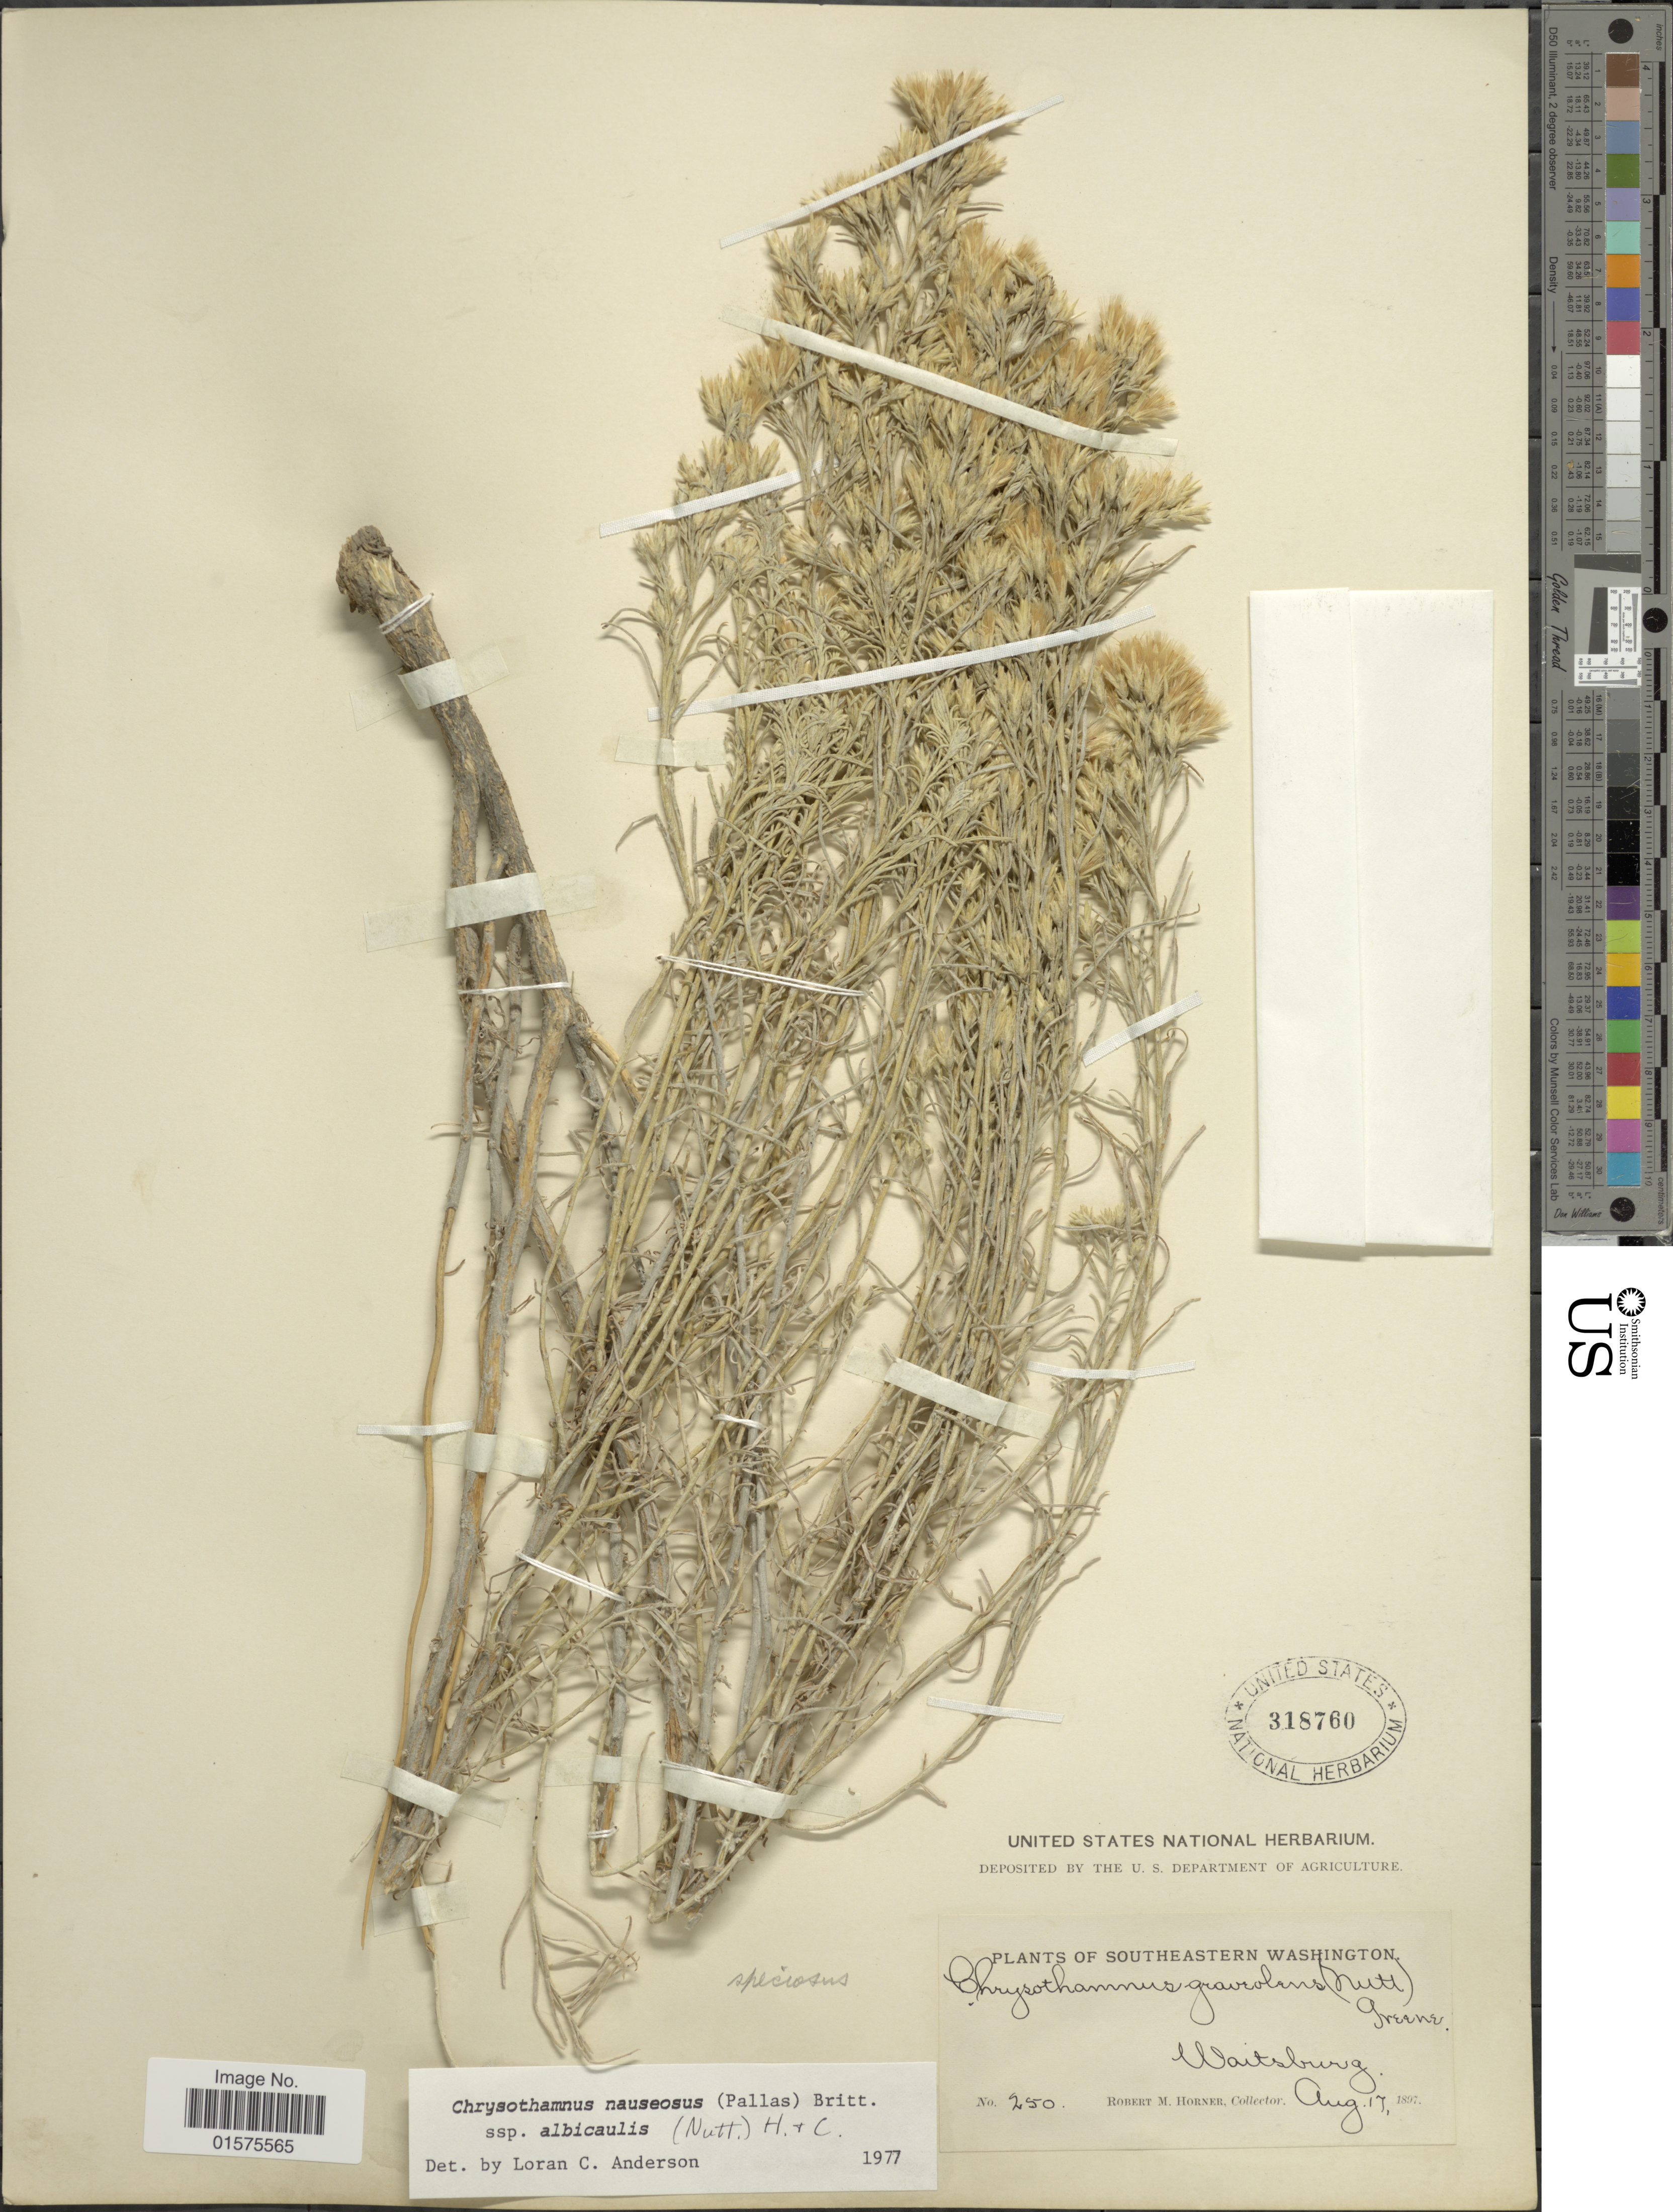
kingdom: Plantae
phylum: Tracheophyta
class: Magnoliopsida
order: Asterales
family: Asteraceae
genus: Ericameria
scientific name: Ericameria nauseosa var. speciosa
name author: (Nutt.) G.L. Nesom & G.I. Baird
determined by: Urbatsch, Lowell E., Curator (LSU), Louisiana State University (UNITED STATES)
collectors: R. Horner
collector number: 250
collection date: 1897-08-17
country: United States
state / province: Washington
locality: Southeastern Washington. Waitsburg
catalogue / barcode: US 318760